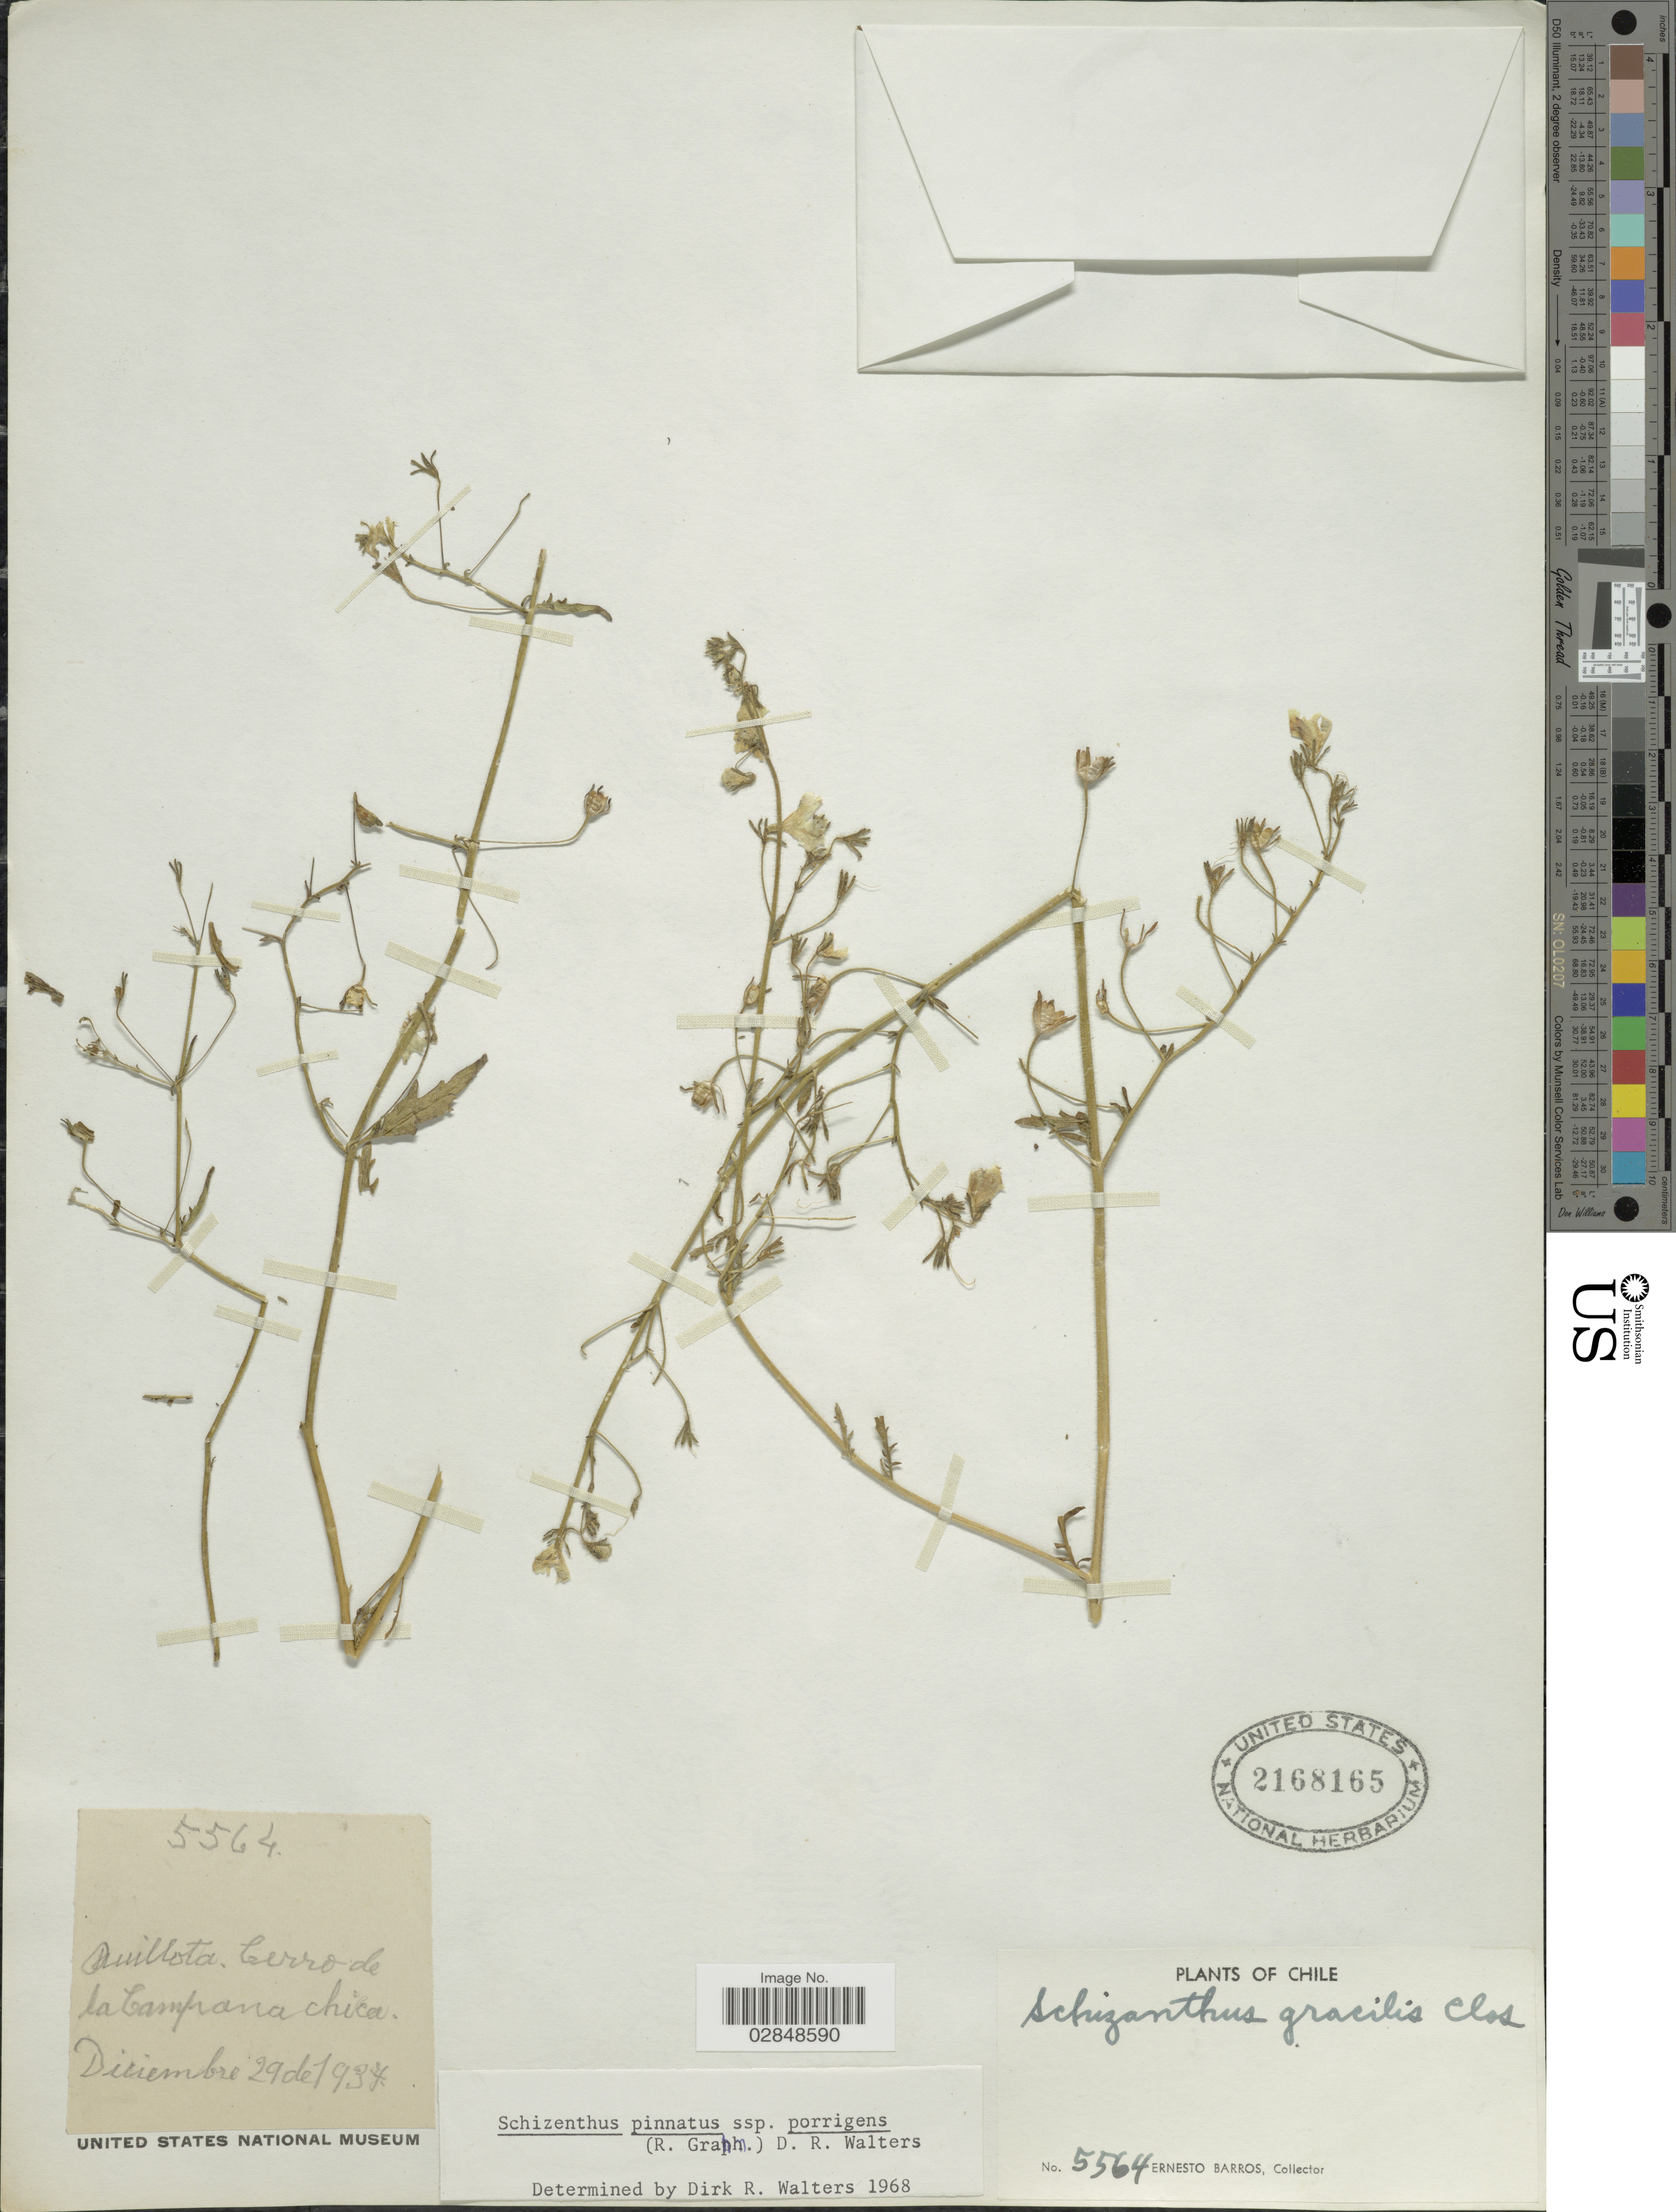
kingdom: Plantae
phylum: Tracheophyta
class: Magnoliopsida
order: Solanales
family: Solanaceae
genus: Schizanthus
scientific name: Schizanthus porrigens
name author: Graham ex Hook.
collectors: E. Barros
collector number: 5564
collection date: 1937-12-29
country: Chile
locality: Quillota. Cerro de la Campana chica.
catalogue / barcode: US 2168165